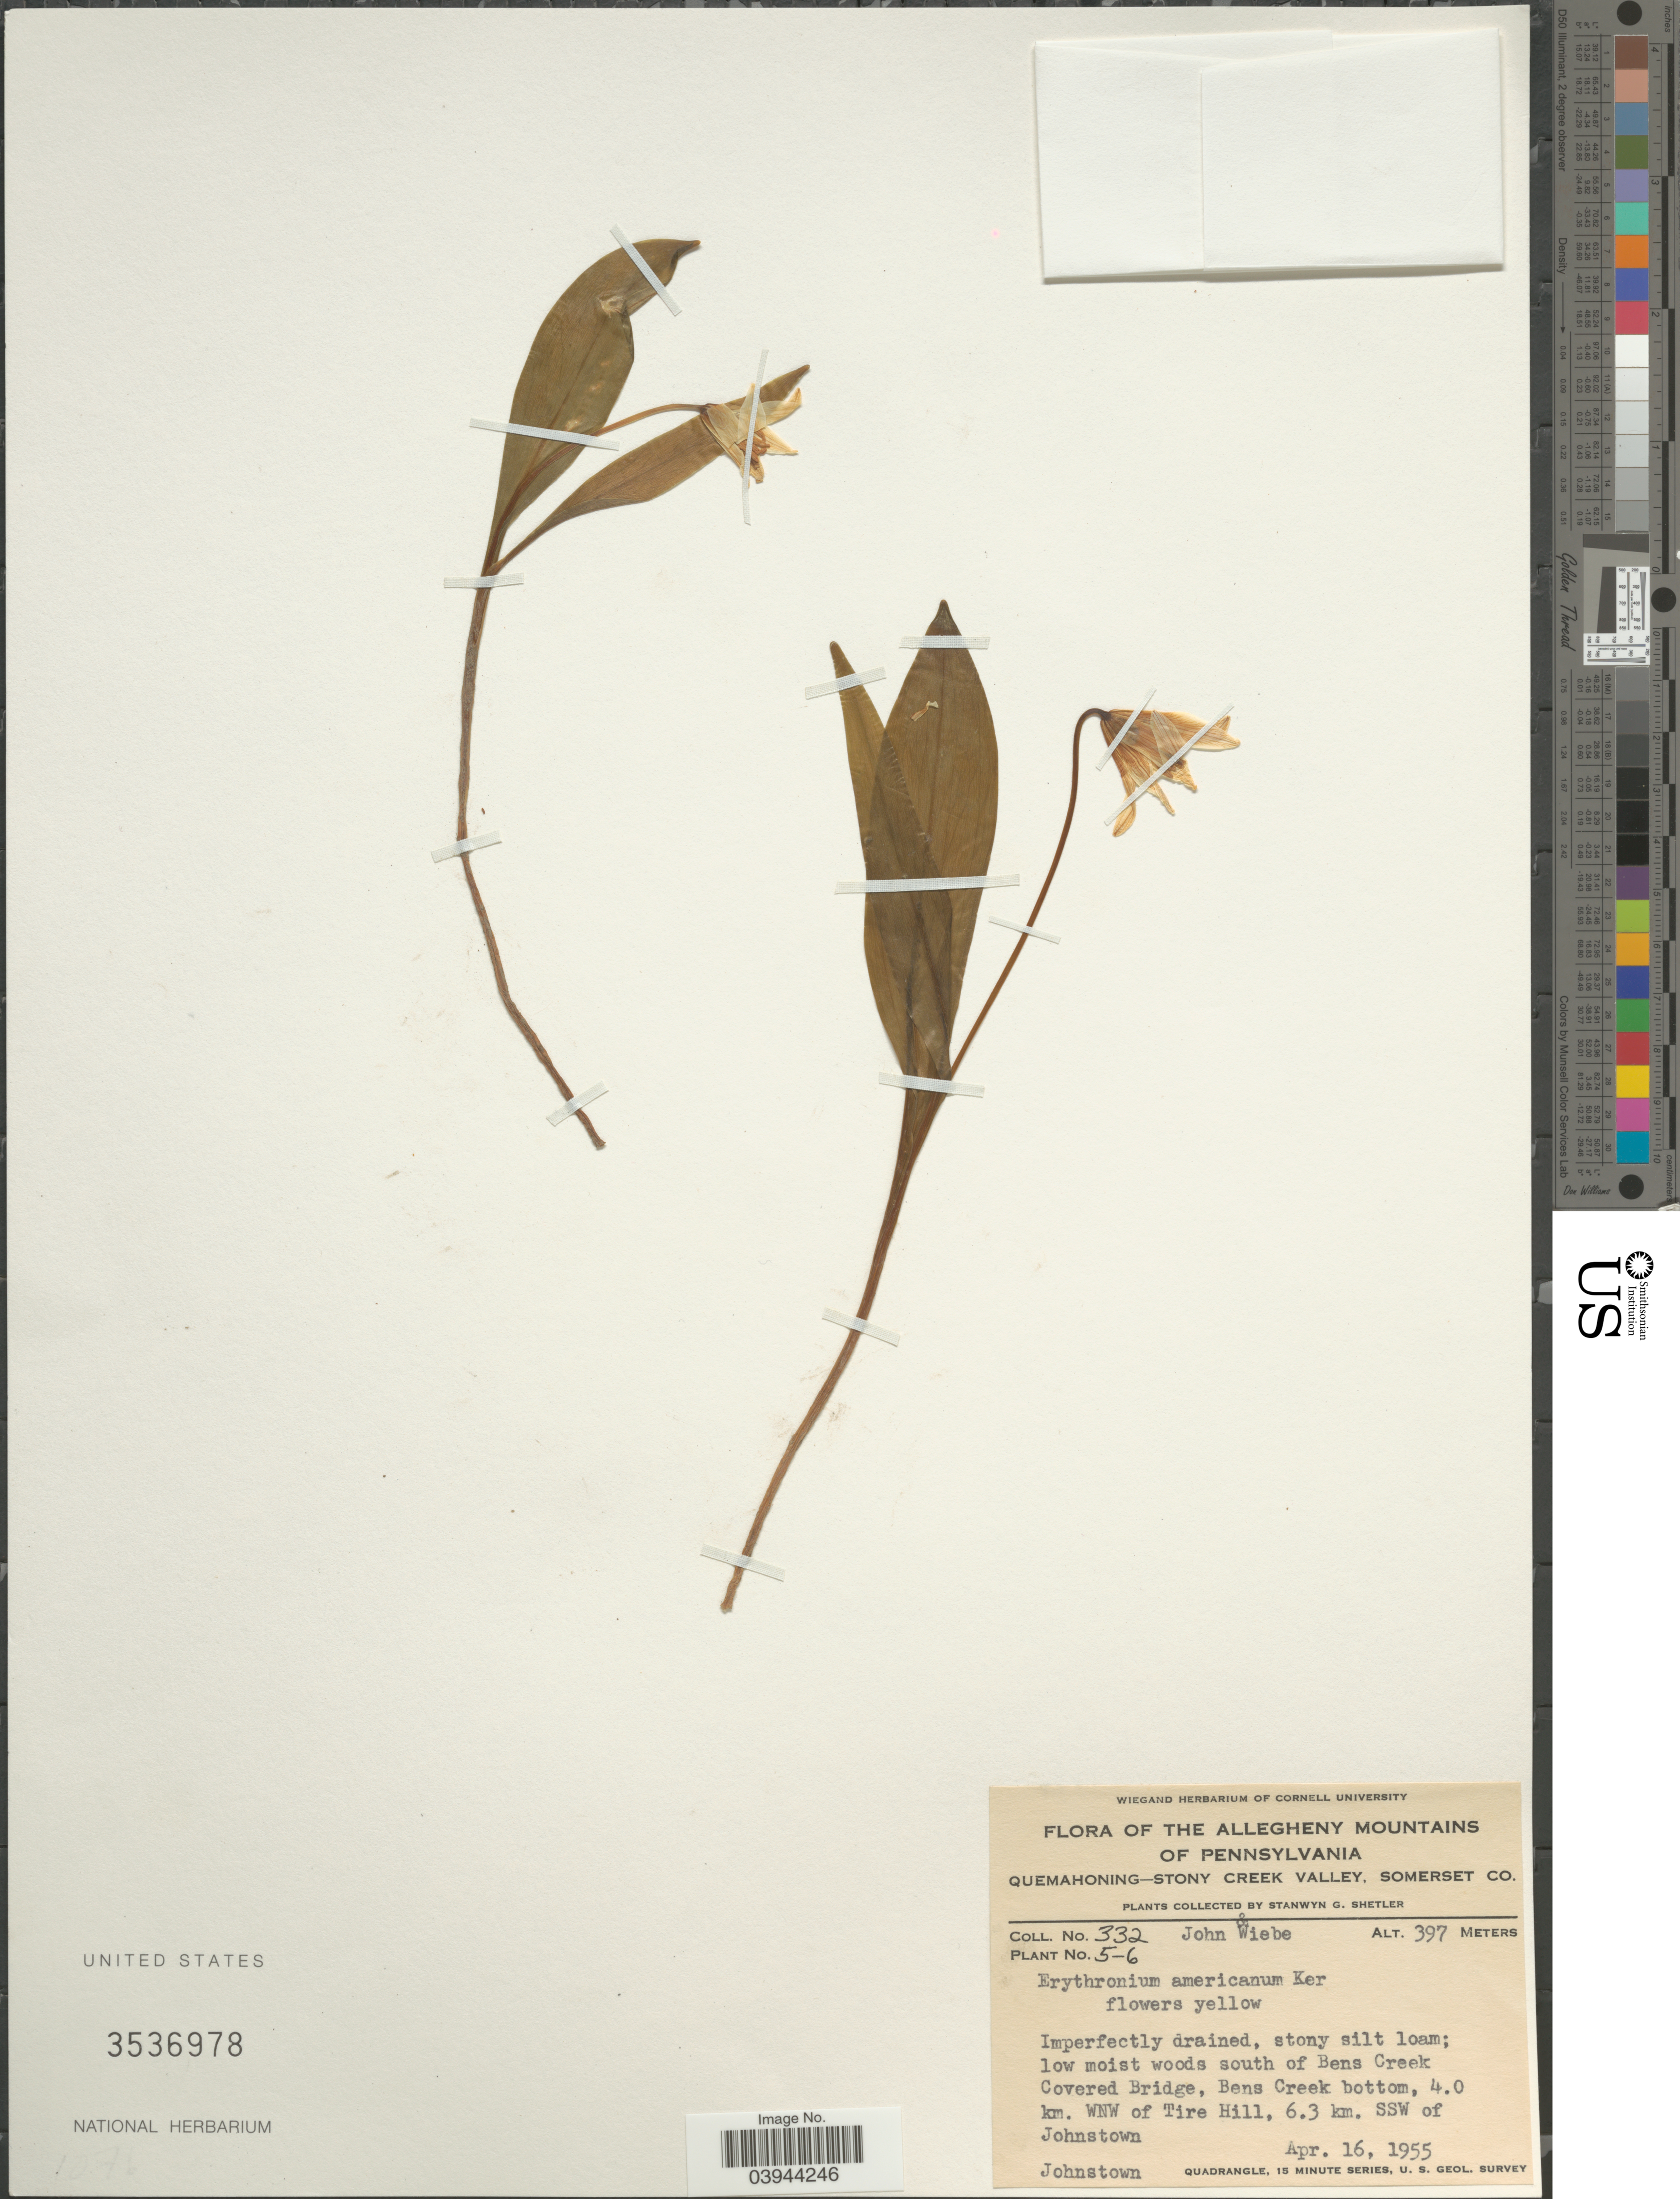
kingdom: Plantae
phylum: Tracheophyta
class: Liliopsida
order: Liliales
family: Liliaceae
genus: Erythronium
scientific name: Erythronium americanum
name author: Ker Gawl.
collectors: S. Shetler & J. Wiebe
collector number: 332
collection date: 1955-04-16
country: United States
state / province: Pennsylvania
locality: Allegheny Mountains of Pennsylvania. Quemahoning-Stony Creek Valley, Somerset Co. Low moist woods south of Bens Creek. Covered Bridge, Bens Creek bottom, 4.0 km. WNW of Tire Hill, 6.3 km. SSW of Johnstown.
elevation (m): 397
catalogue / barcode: US 3536978